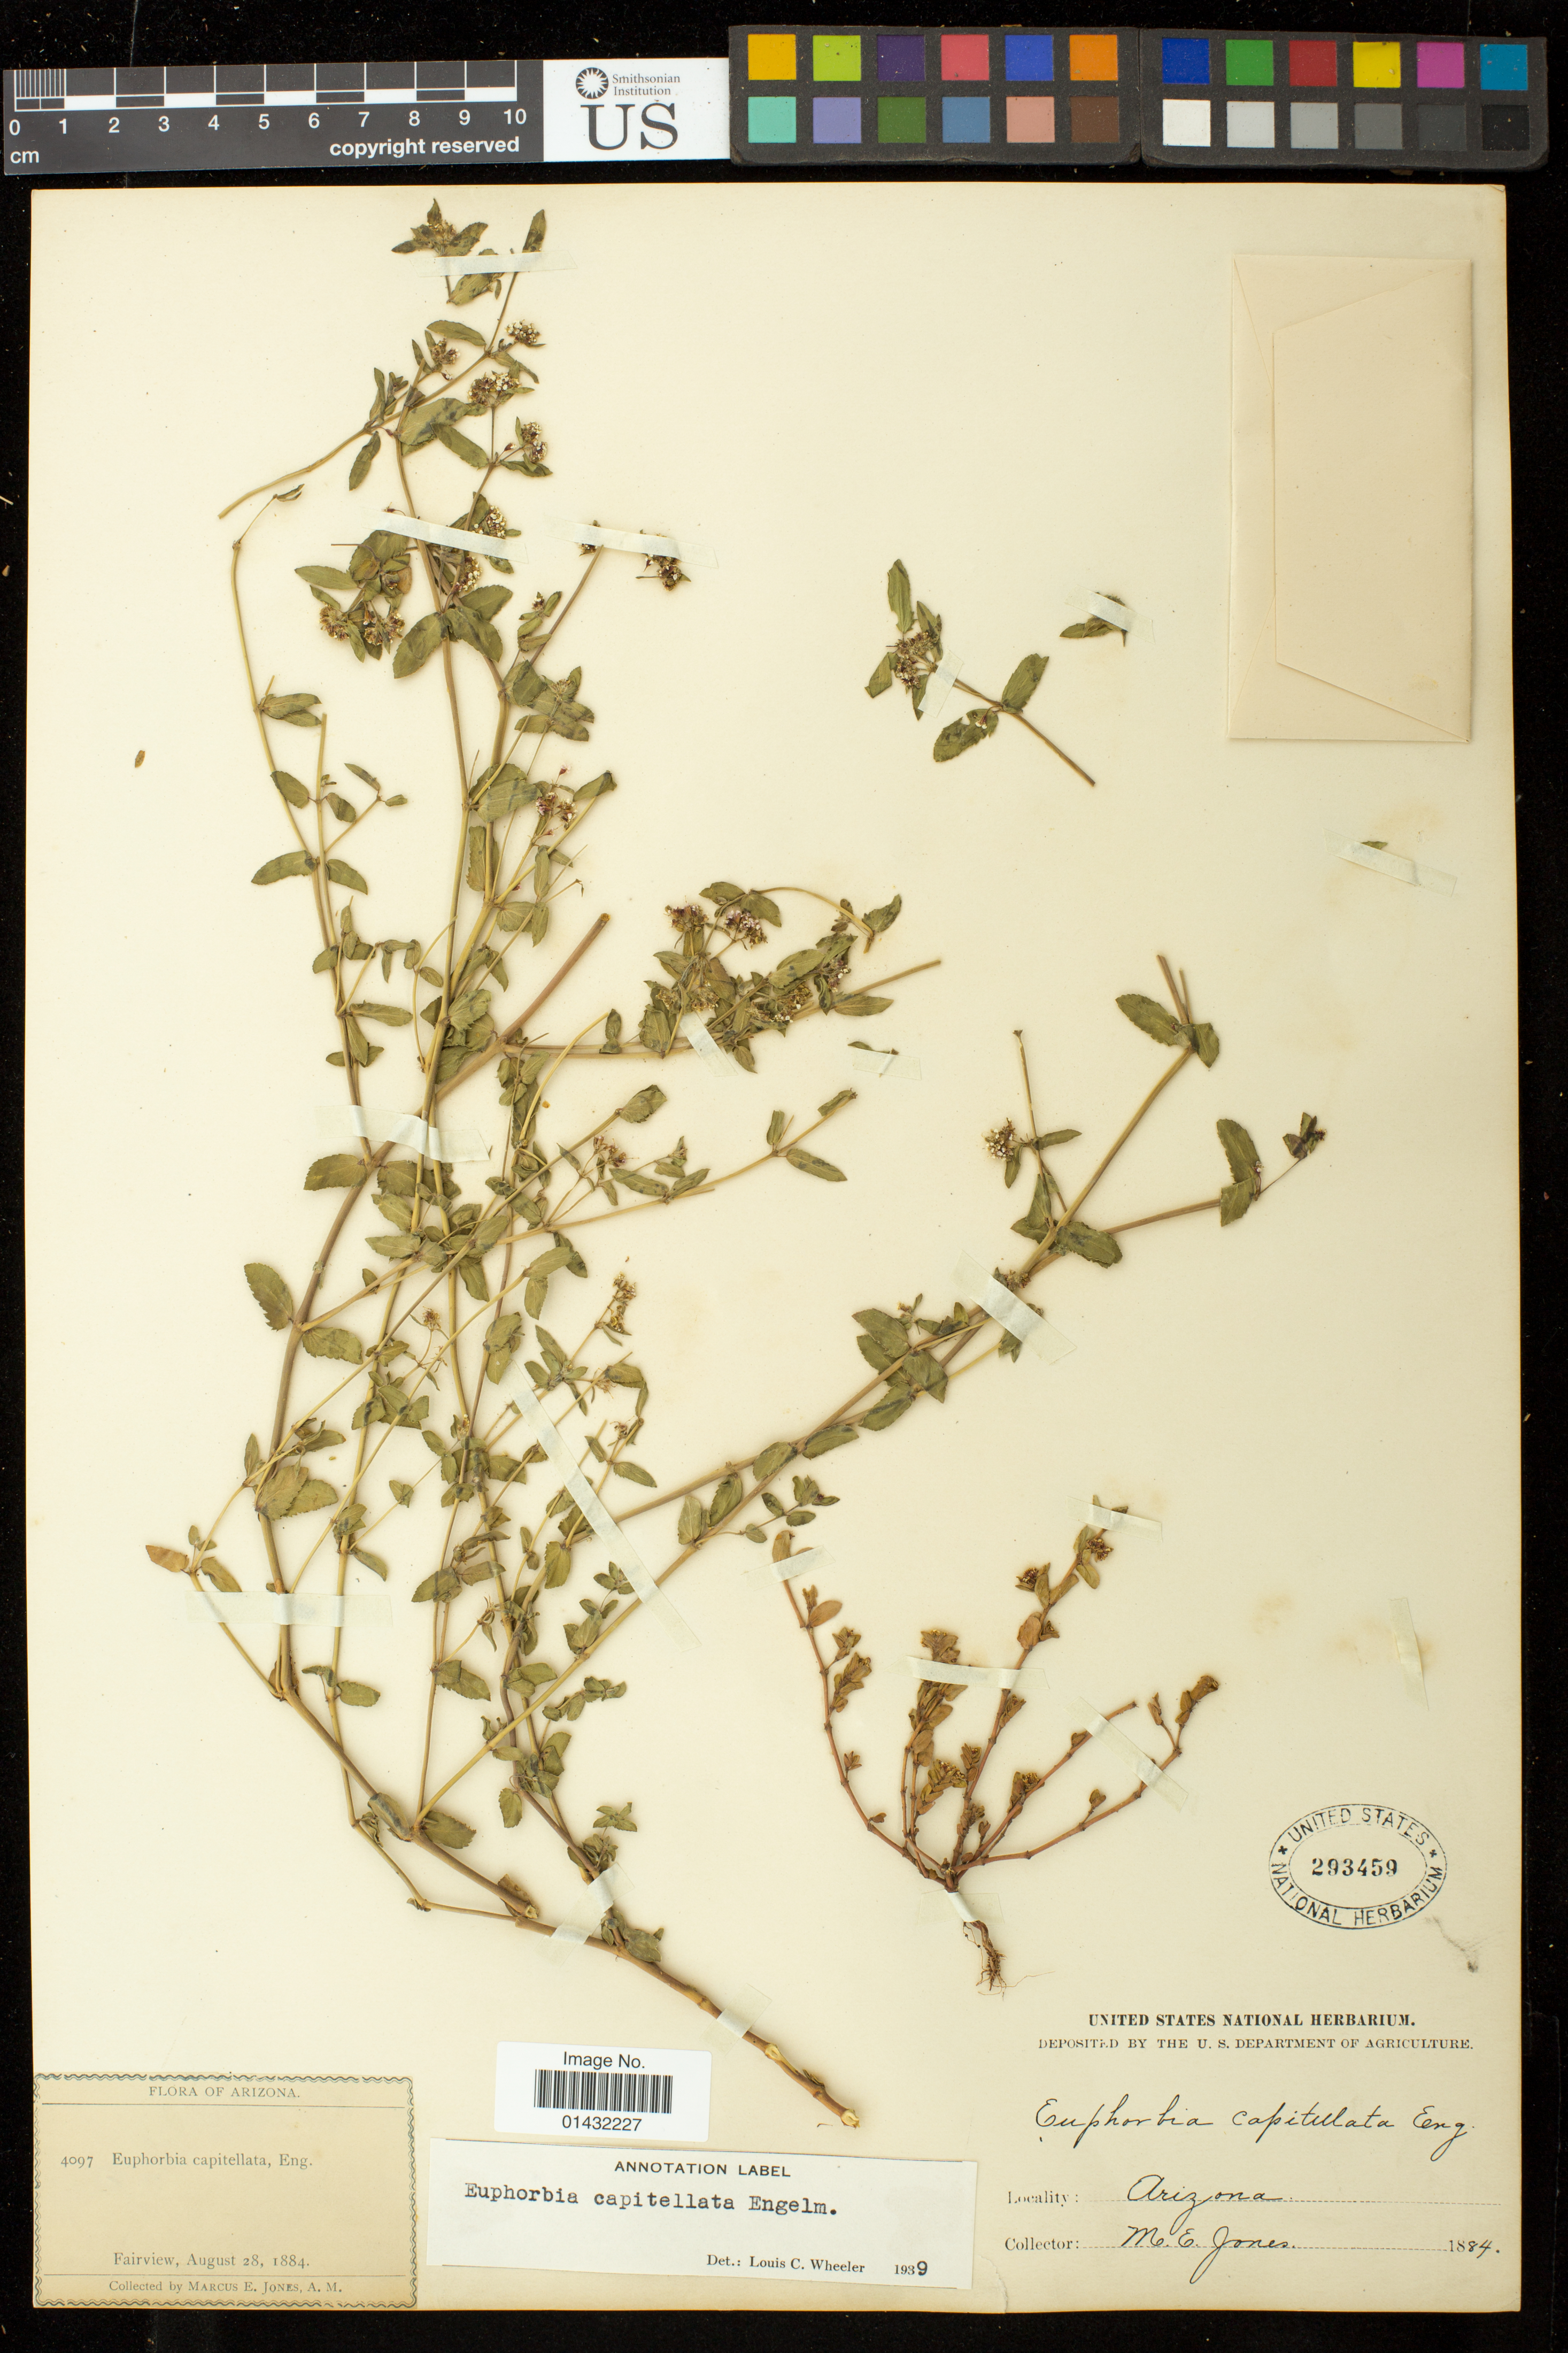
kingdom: Plantae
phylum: Tracheophyta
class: Magnoliopsida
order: Malpighiales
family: Euphorbiaceae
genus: Euphorbia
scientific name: Euphorbia capitellata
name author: Engelm. in Emory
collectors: M. E. Jones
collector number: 4097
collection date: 1884-08-28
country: United States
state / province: Arizona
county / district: Graham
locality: Fairview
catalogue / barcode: US 293459